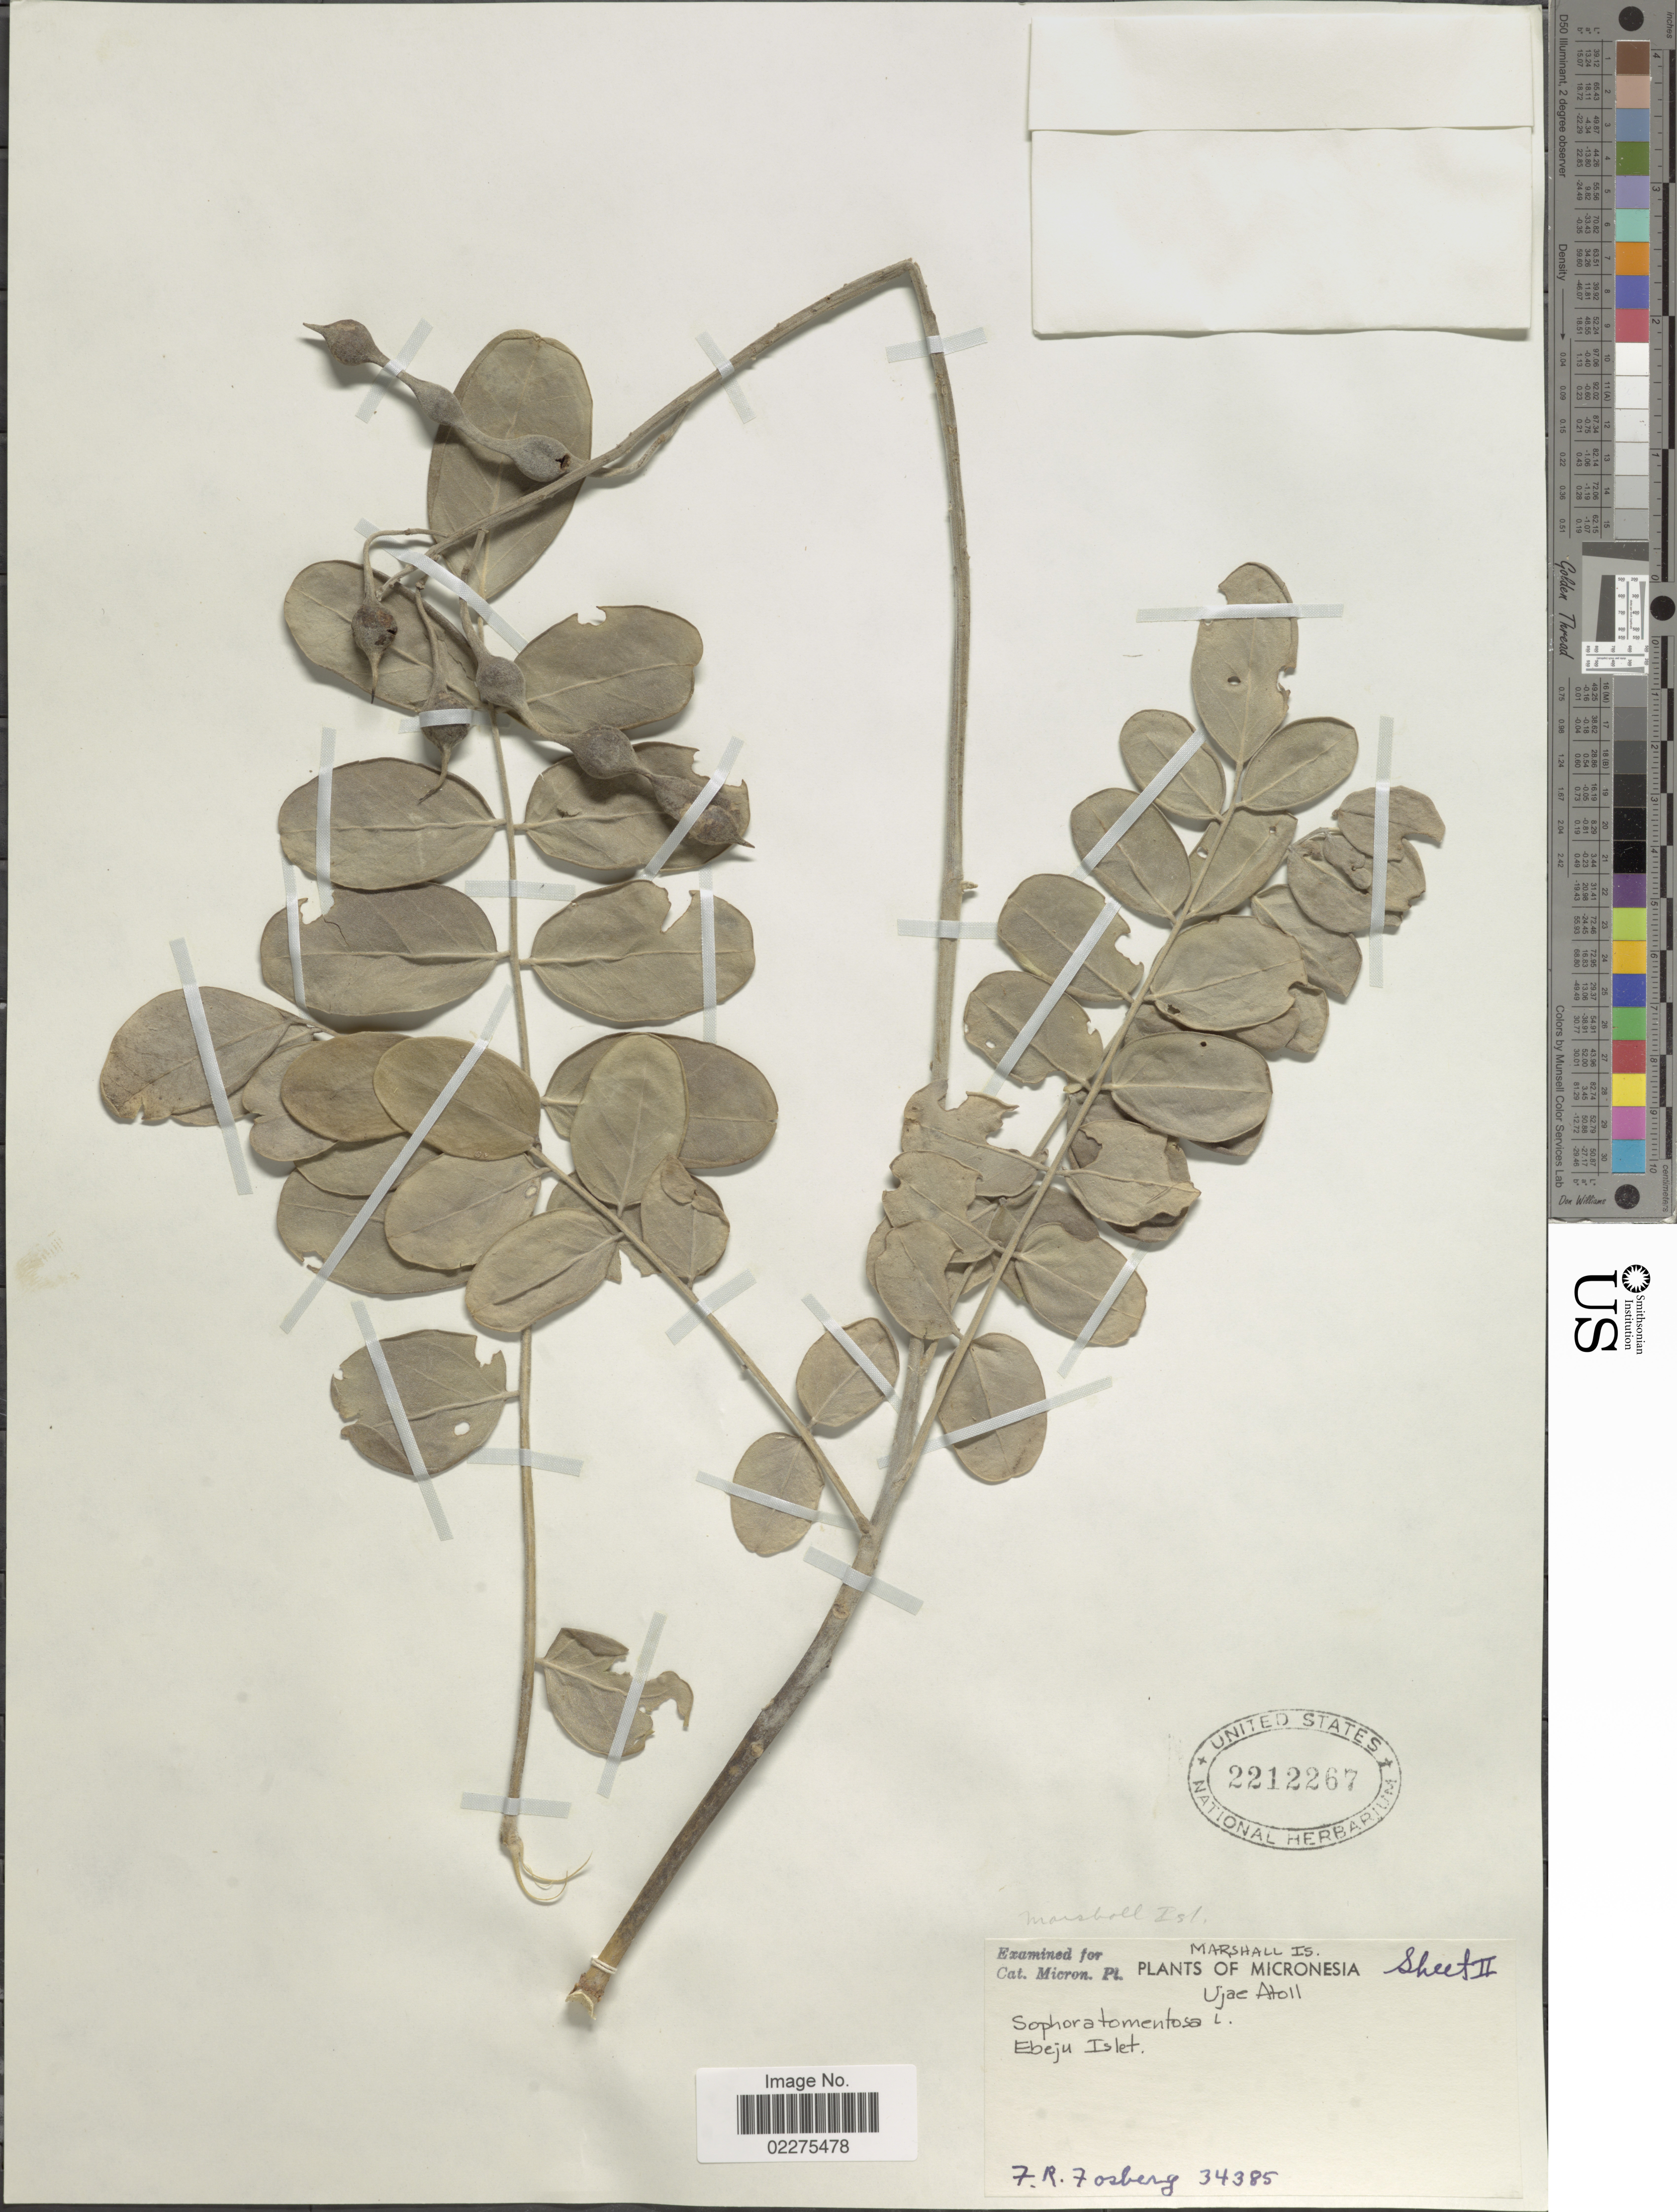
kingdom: Plantae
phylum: Tracheophyta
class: Magnoliopsida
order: Fabales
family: Fabaceae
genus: Sophora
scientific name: Sophora tomentosa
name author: L.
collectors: F. R. Fosberg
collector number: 34385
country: Marshall Islands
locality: Micronesia. Ujae Atoll. Ebeju Islet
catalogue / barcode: US 2212267